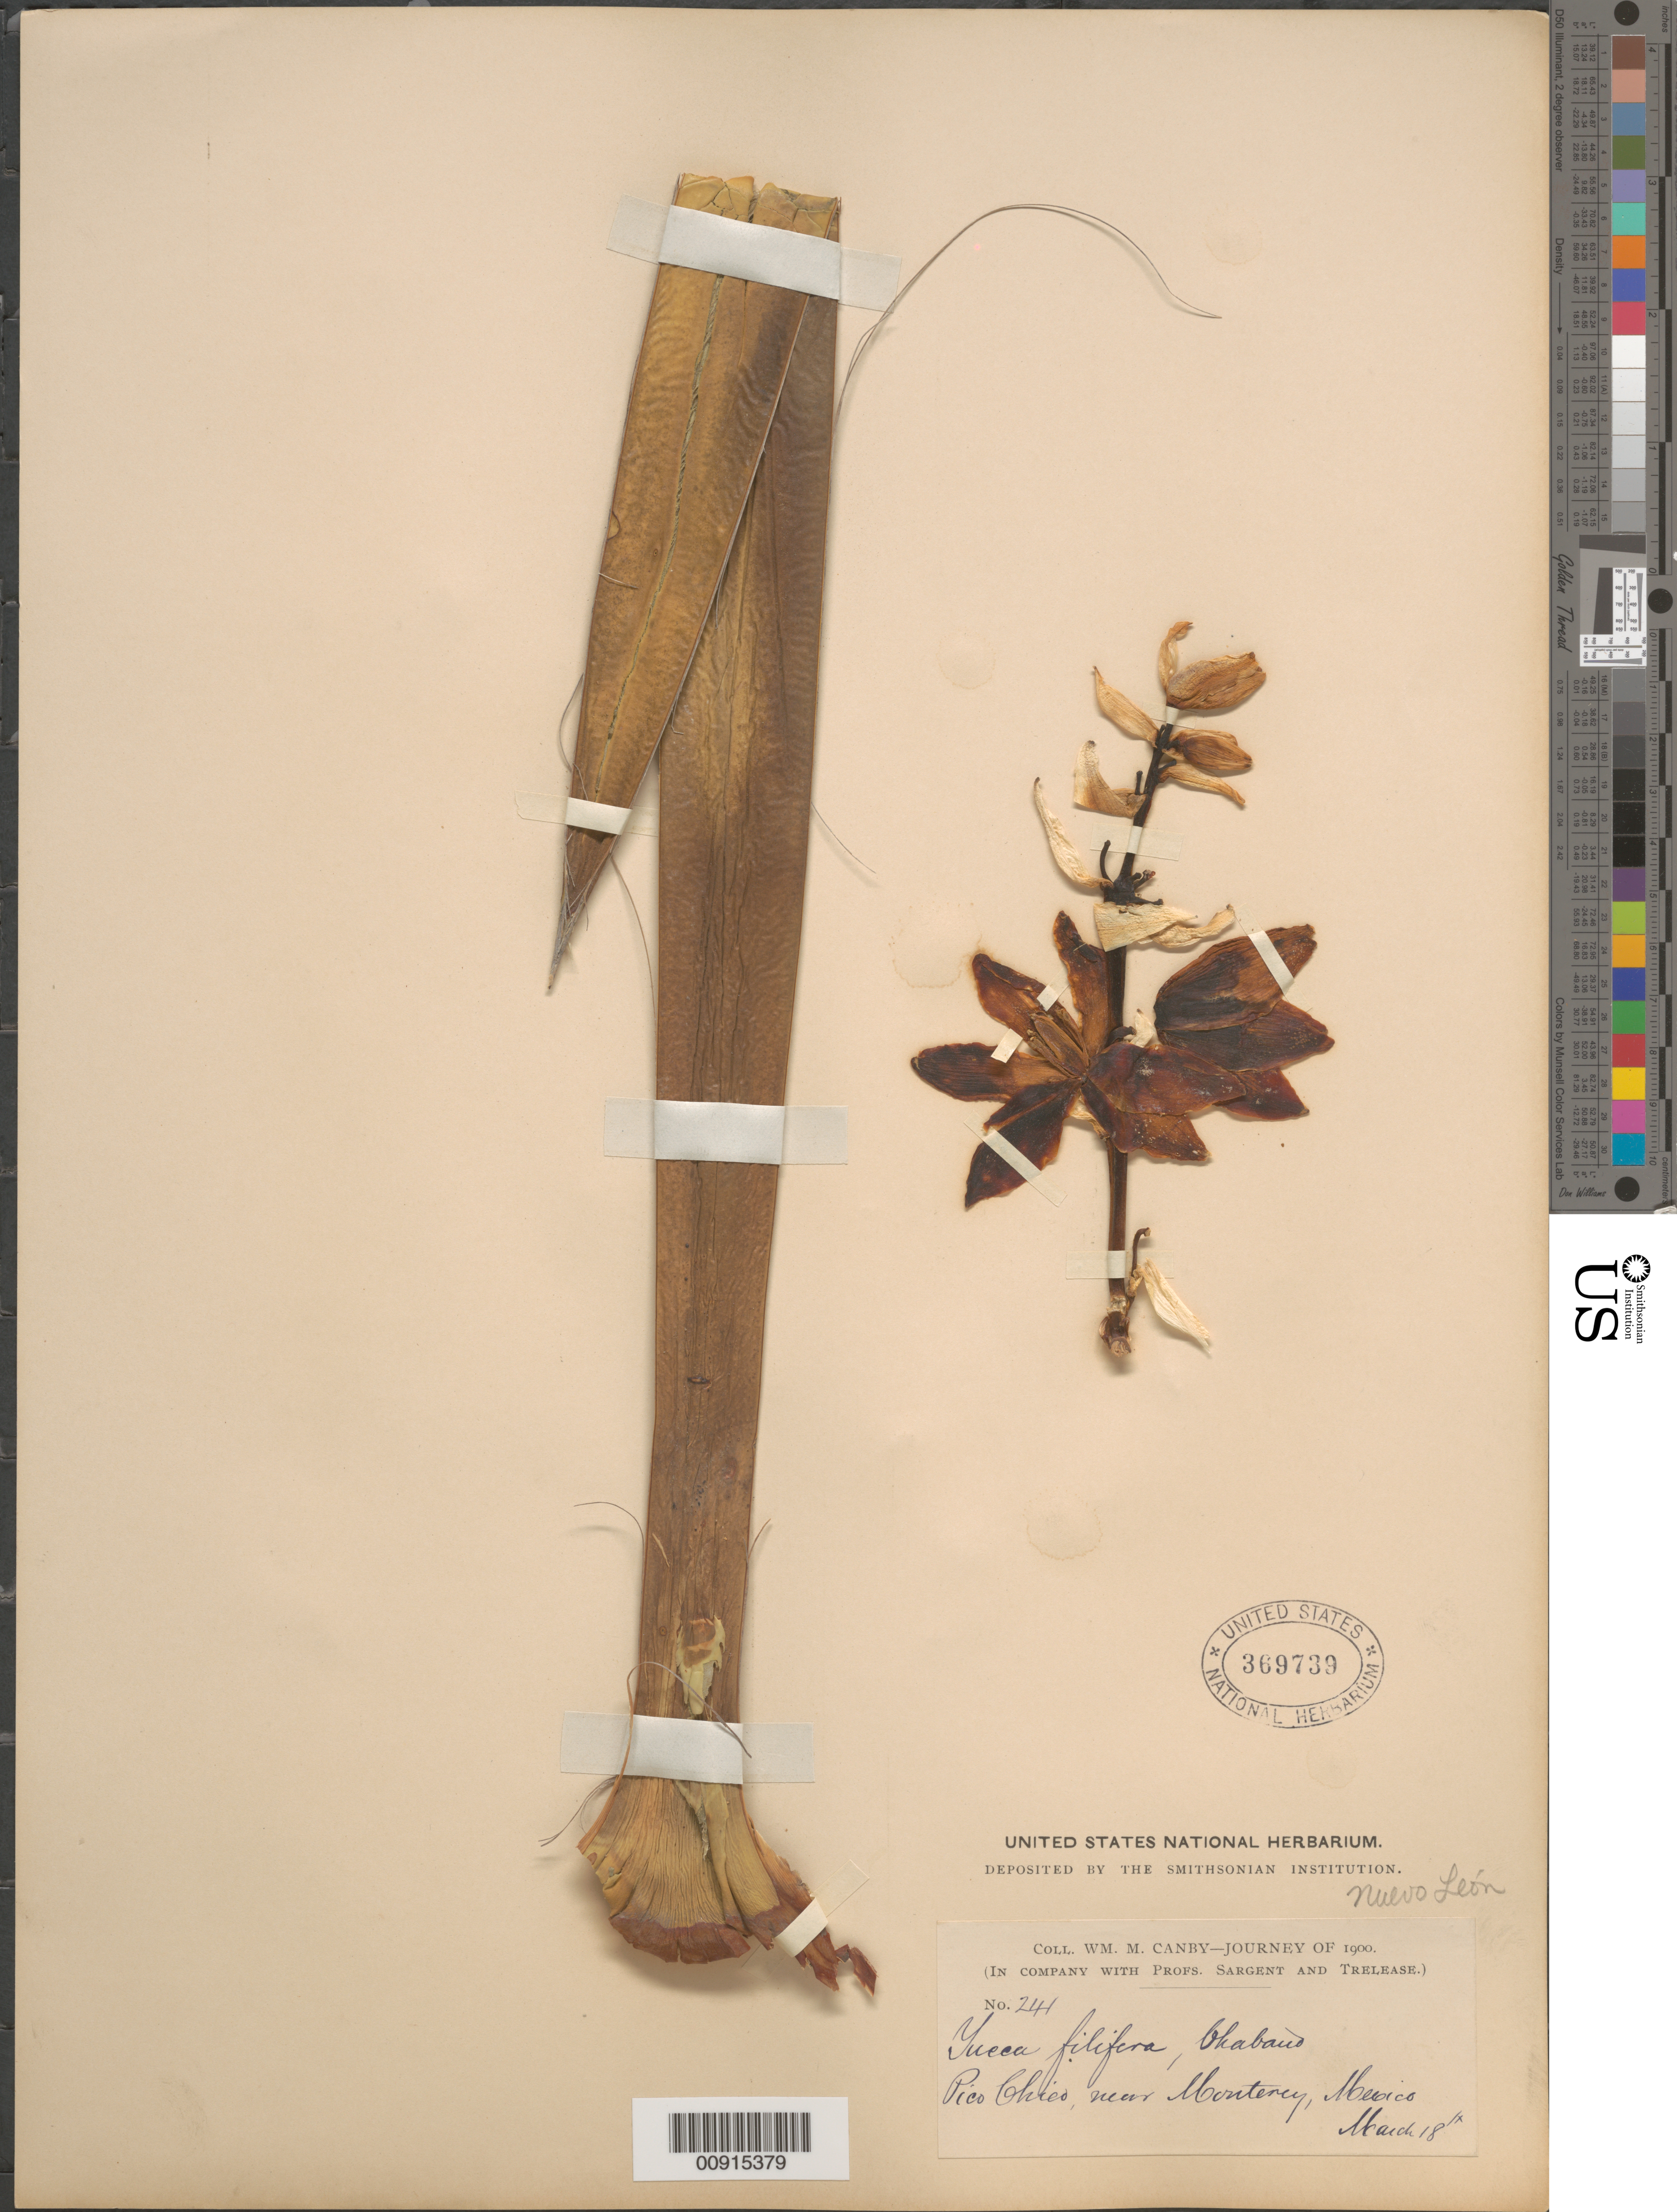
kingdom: Plantae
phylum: Tracheophyta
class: Liliopsida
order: Asparagales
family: Asparagaceae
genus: Yucca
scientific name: Yucca filifera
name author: Chabaud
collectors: W. M. Canby, -- Sargent & -- Trelease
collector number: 241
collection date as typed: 18 Mar 1900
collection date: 1900-03-18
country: Mexico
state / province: Nuevo León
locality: Río Chico, near Monterey [sic].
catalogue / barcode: US 369739